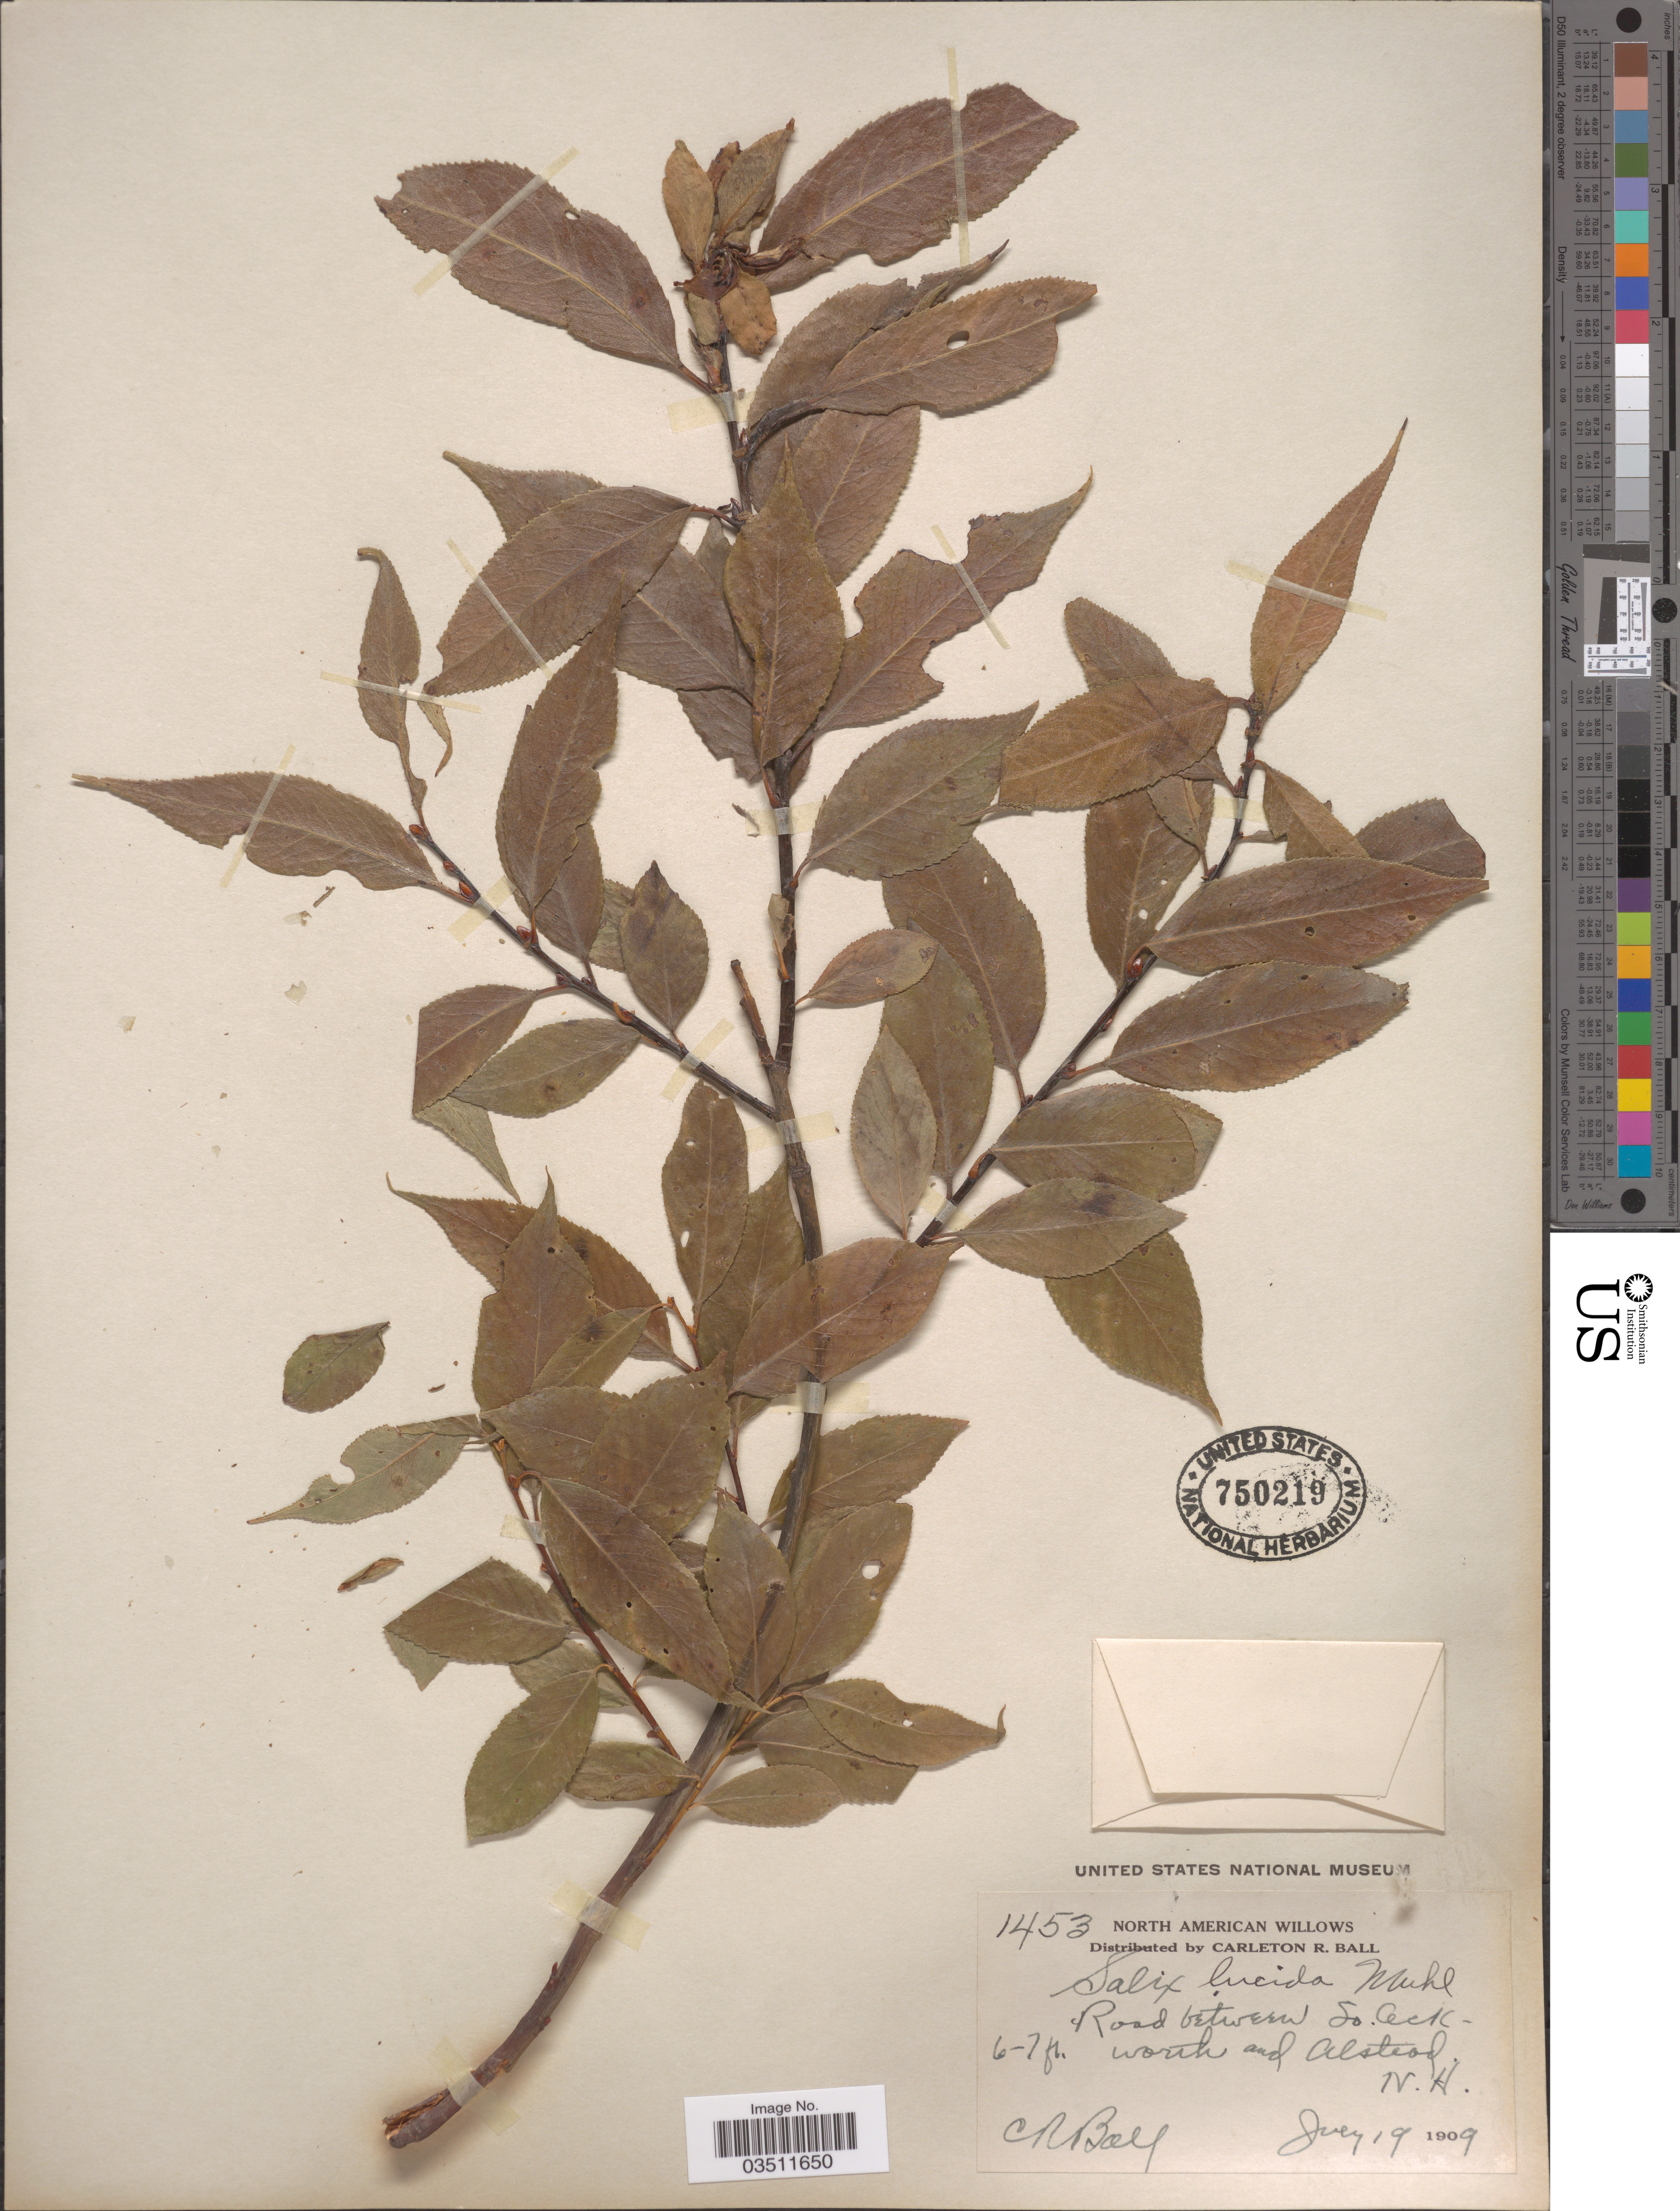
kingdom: Plantae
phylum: Tracheophyta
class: Magnoliopsida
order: Malpighiales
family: Salicaceae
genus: Salix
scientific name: Salix lucida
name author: Muhl.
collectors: C. R. Ball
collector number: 1453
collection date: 1909-07-19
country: United States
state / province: New Hampshire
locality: Road between So. Ackworth and Alstead.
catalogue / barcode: US 750219